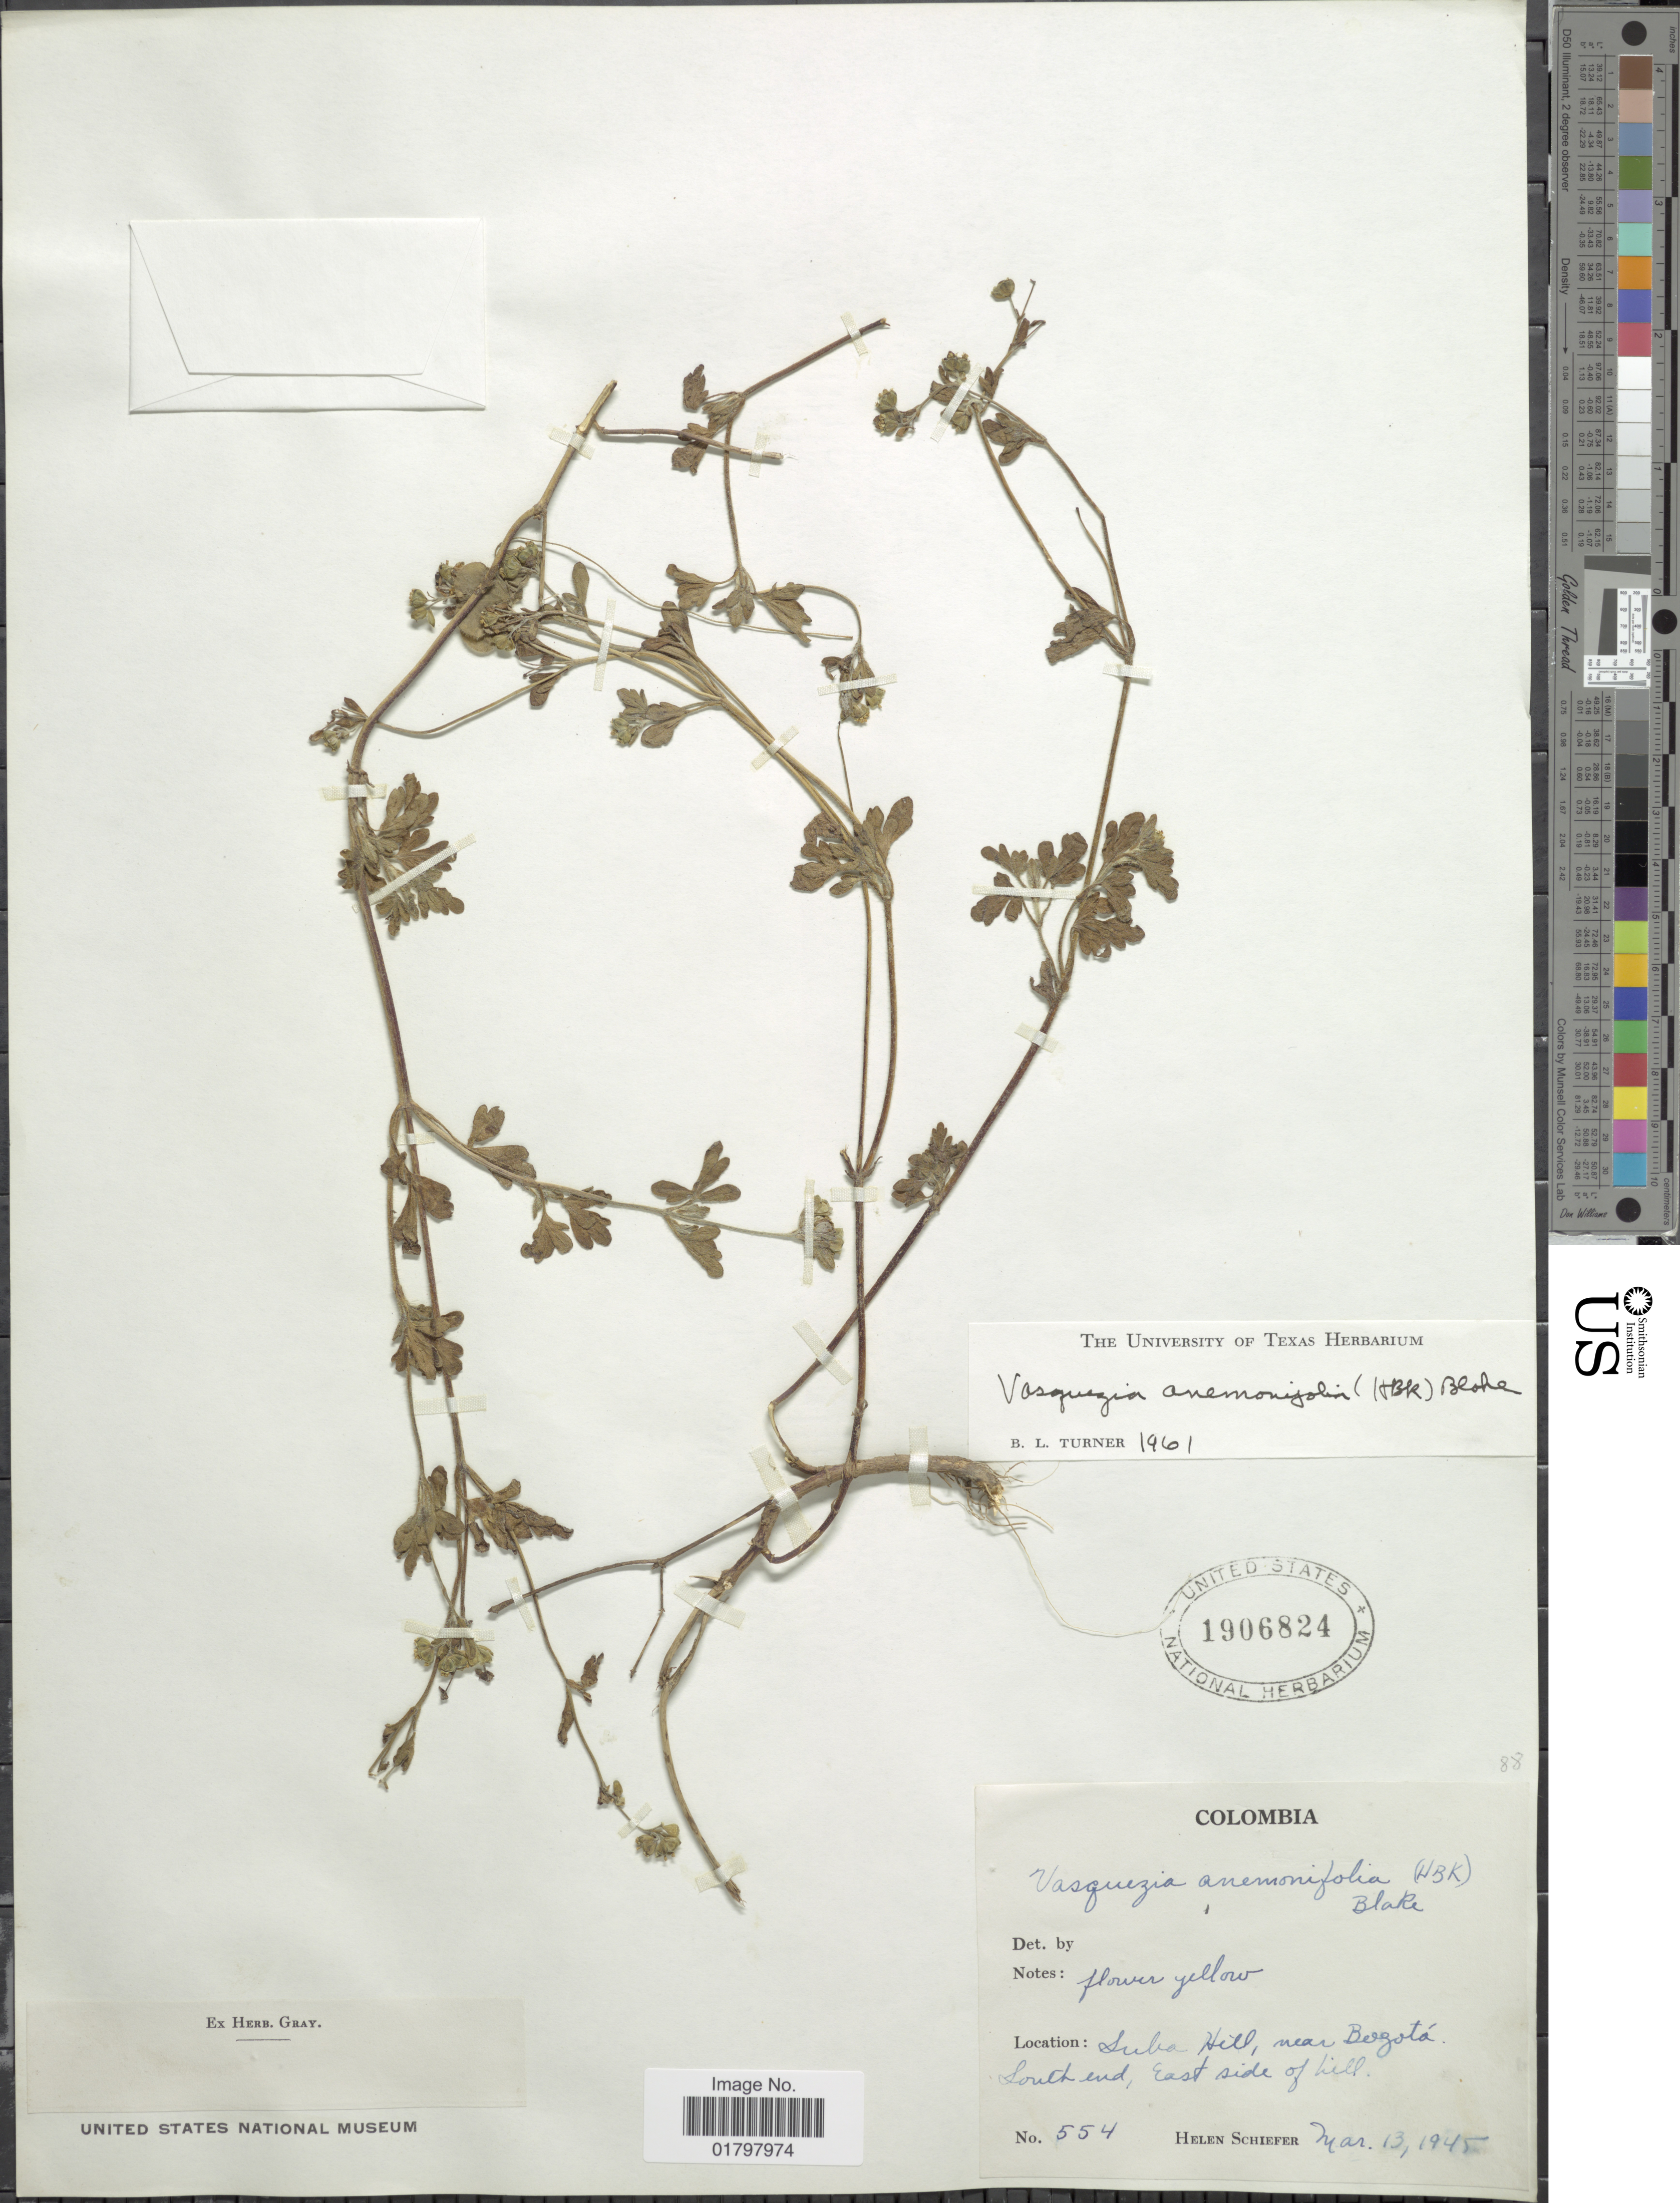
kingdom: Plantae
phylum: Tracheophyta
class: Magnoliopsida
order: Asterales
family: Asteraceae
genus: Vasquesia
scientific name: Vasquesia anemonifolia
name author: (Kunth) Less.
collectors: H. Schiefer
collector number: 554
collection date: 1945-03-13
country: Colombia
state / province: Bogota D.C.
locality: Suba Hill, near Bogotá. South end, East side of hill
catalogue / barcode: US 1906824